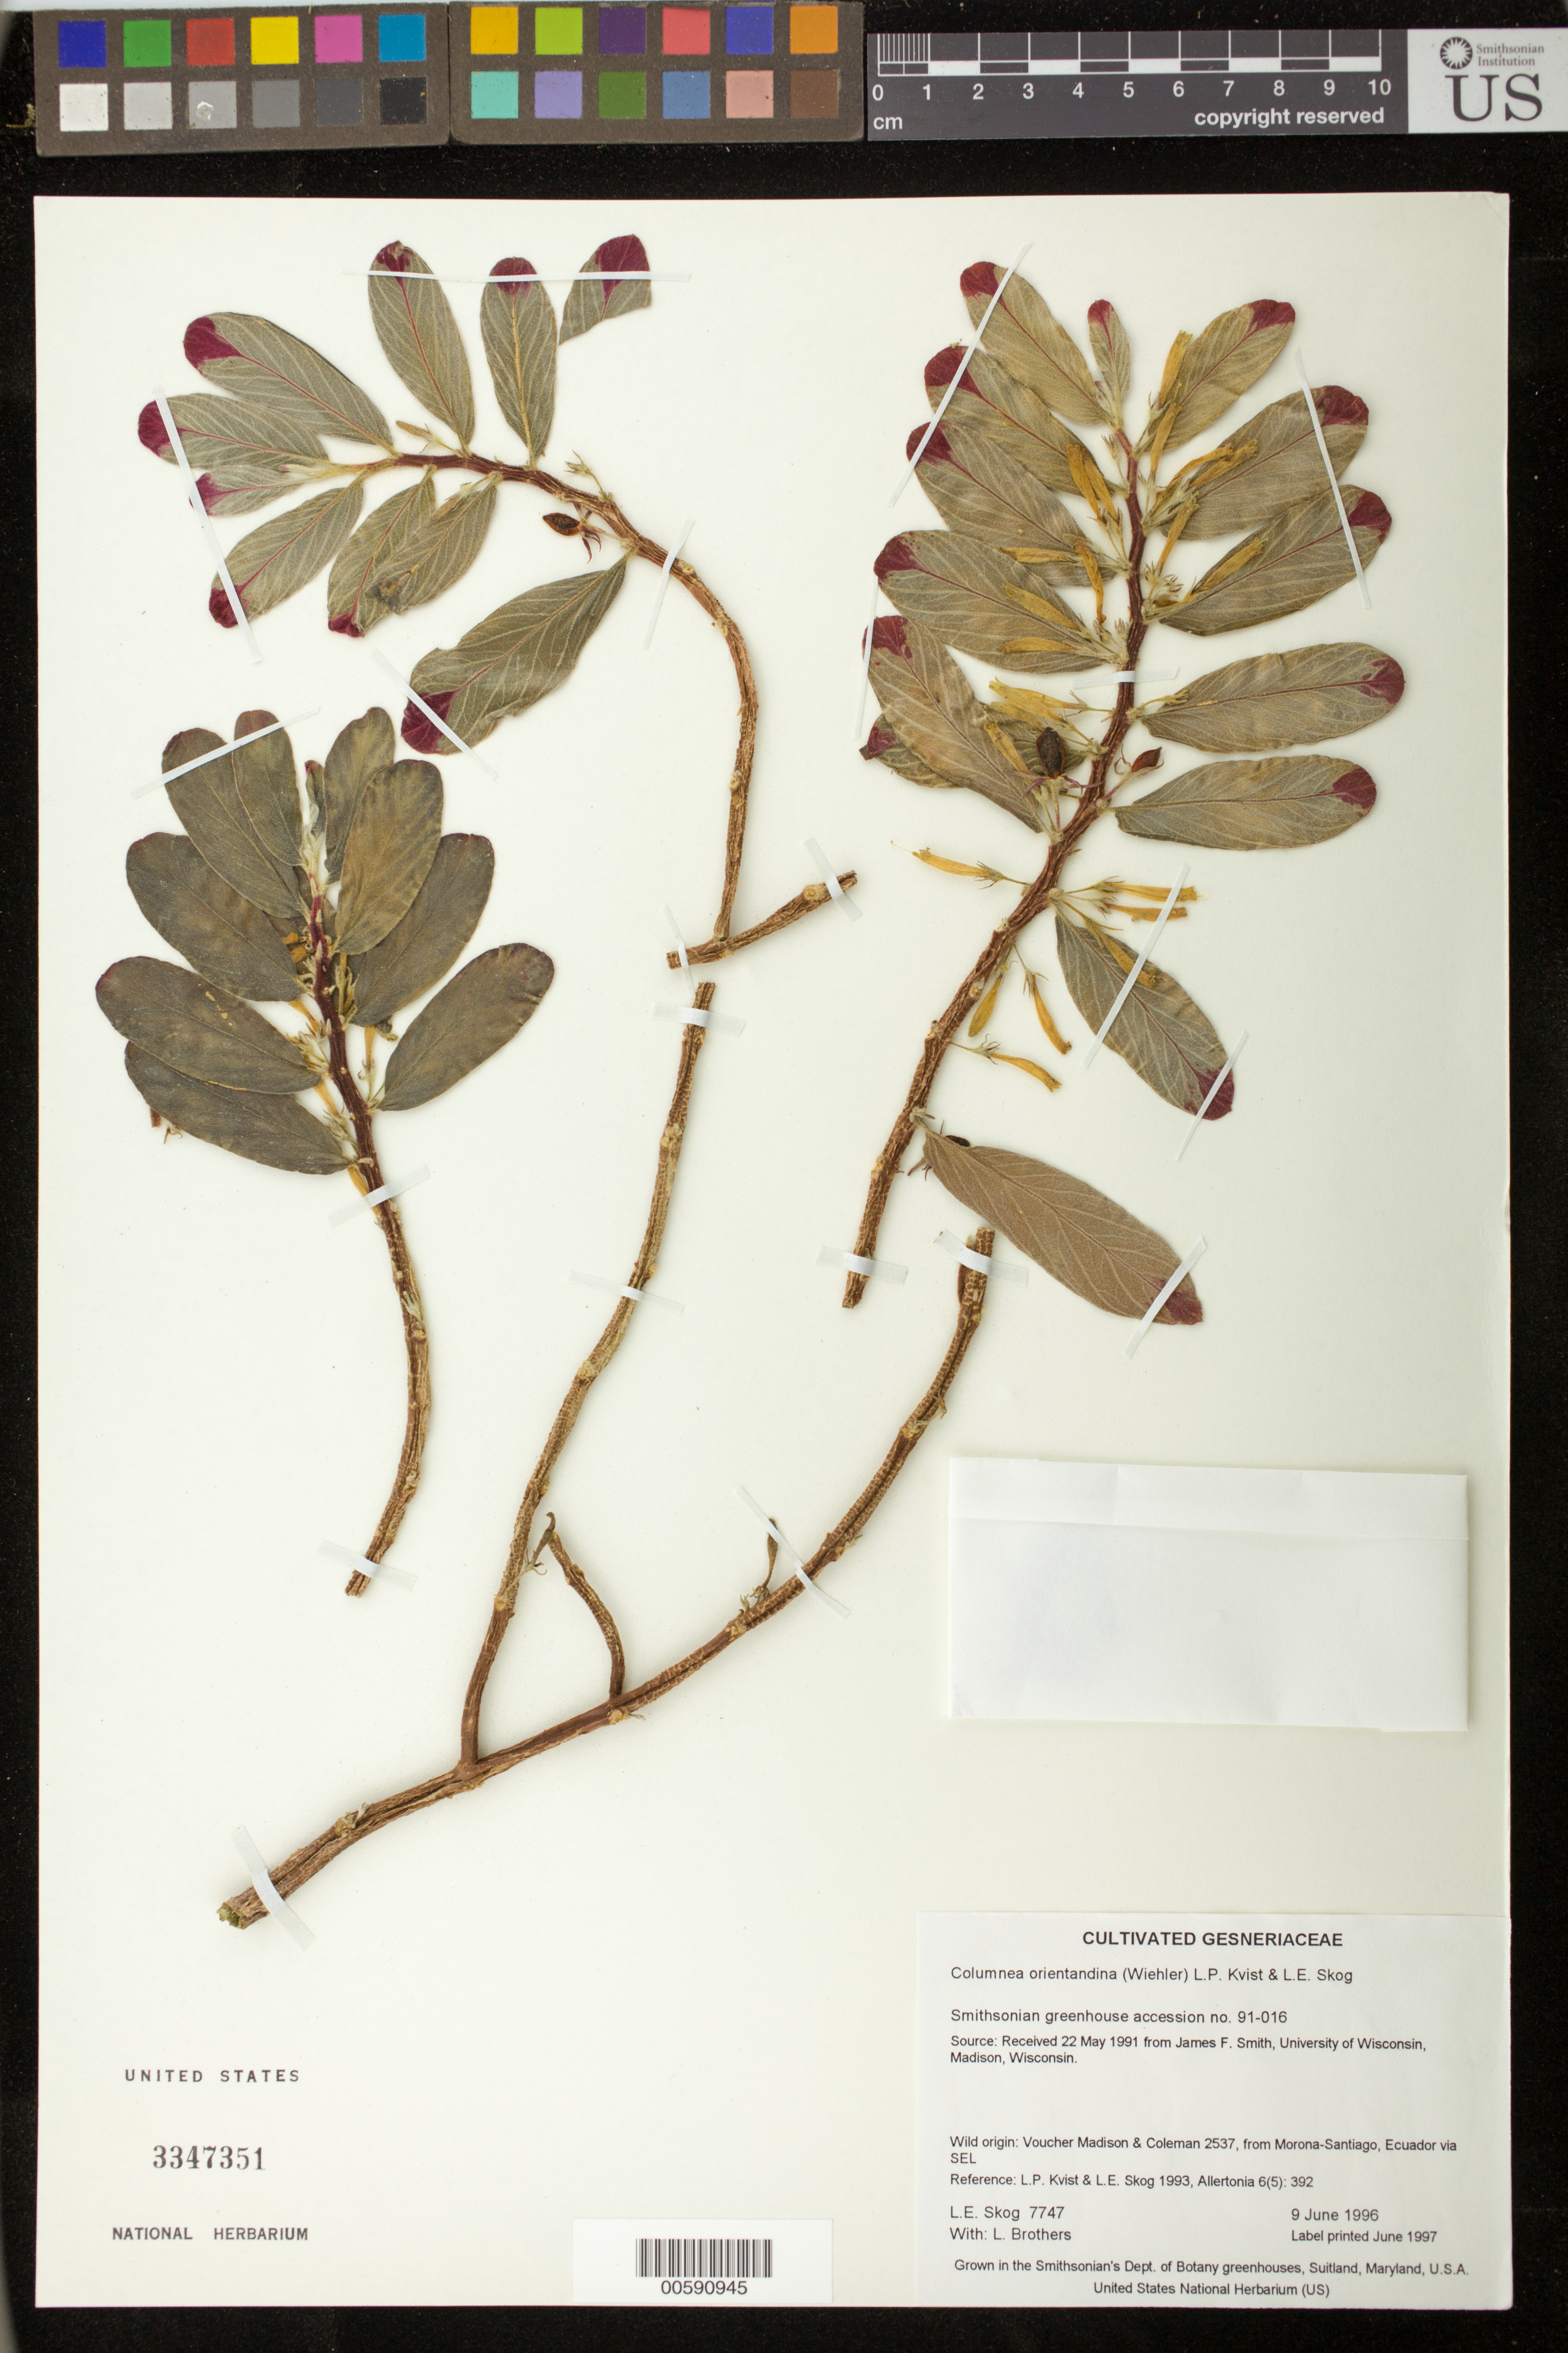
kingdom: Plantae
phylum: Tracheophyta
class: Magnoliopsida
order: Lamiales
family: Gesneriaceae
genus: Columnea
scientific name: Columnea orientandina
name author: (Wiehler) L.P. Kvist & L.E. Skog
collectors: L. E. Skog & L. Brothers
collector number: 7747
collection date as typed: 09 Jun 1996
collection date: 1996-06-09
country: Ecuador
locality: Grown in the Smithsonian's Dept. of Botany greenhouses, Suitland, Maryland, U.S.A.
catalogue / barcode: US 3347351